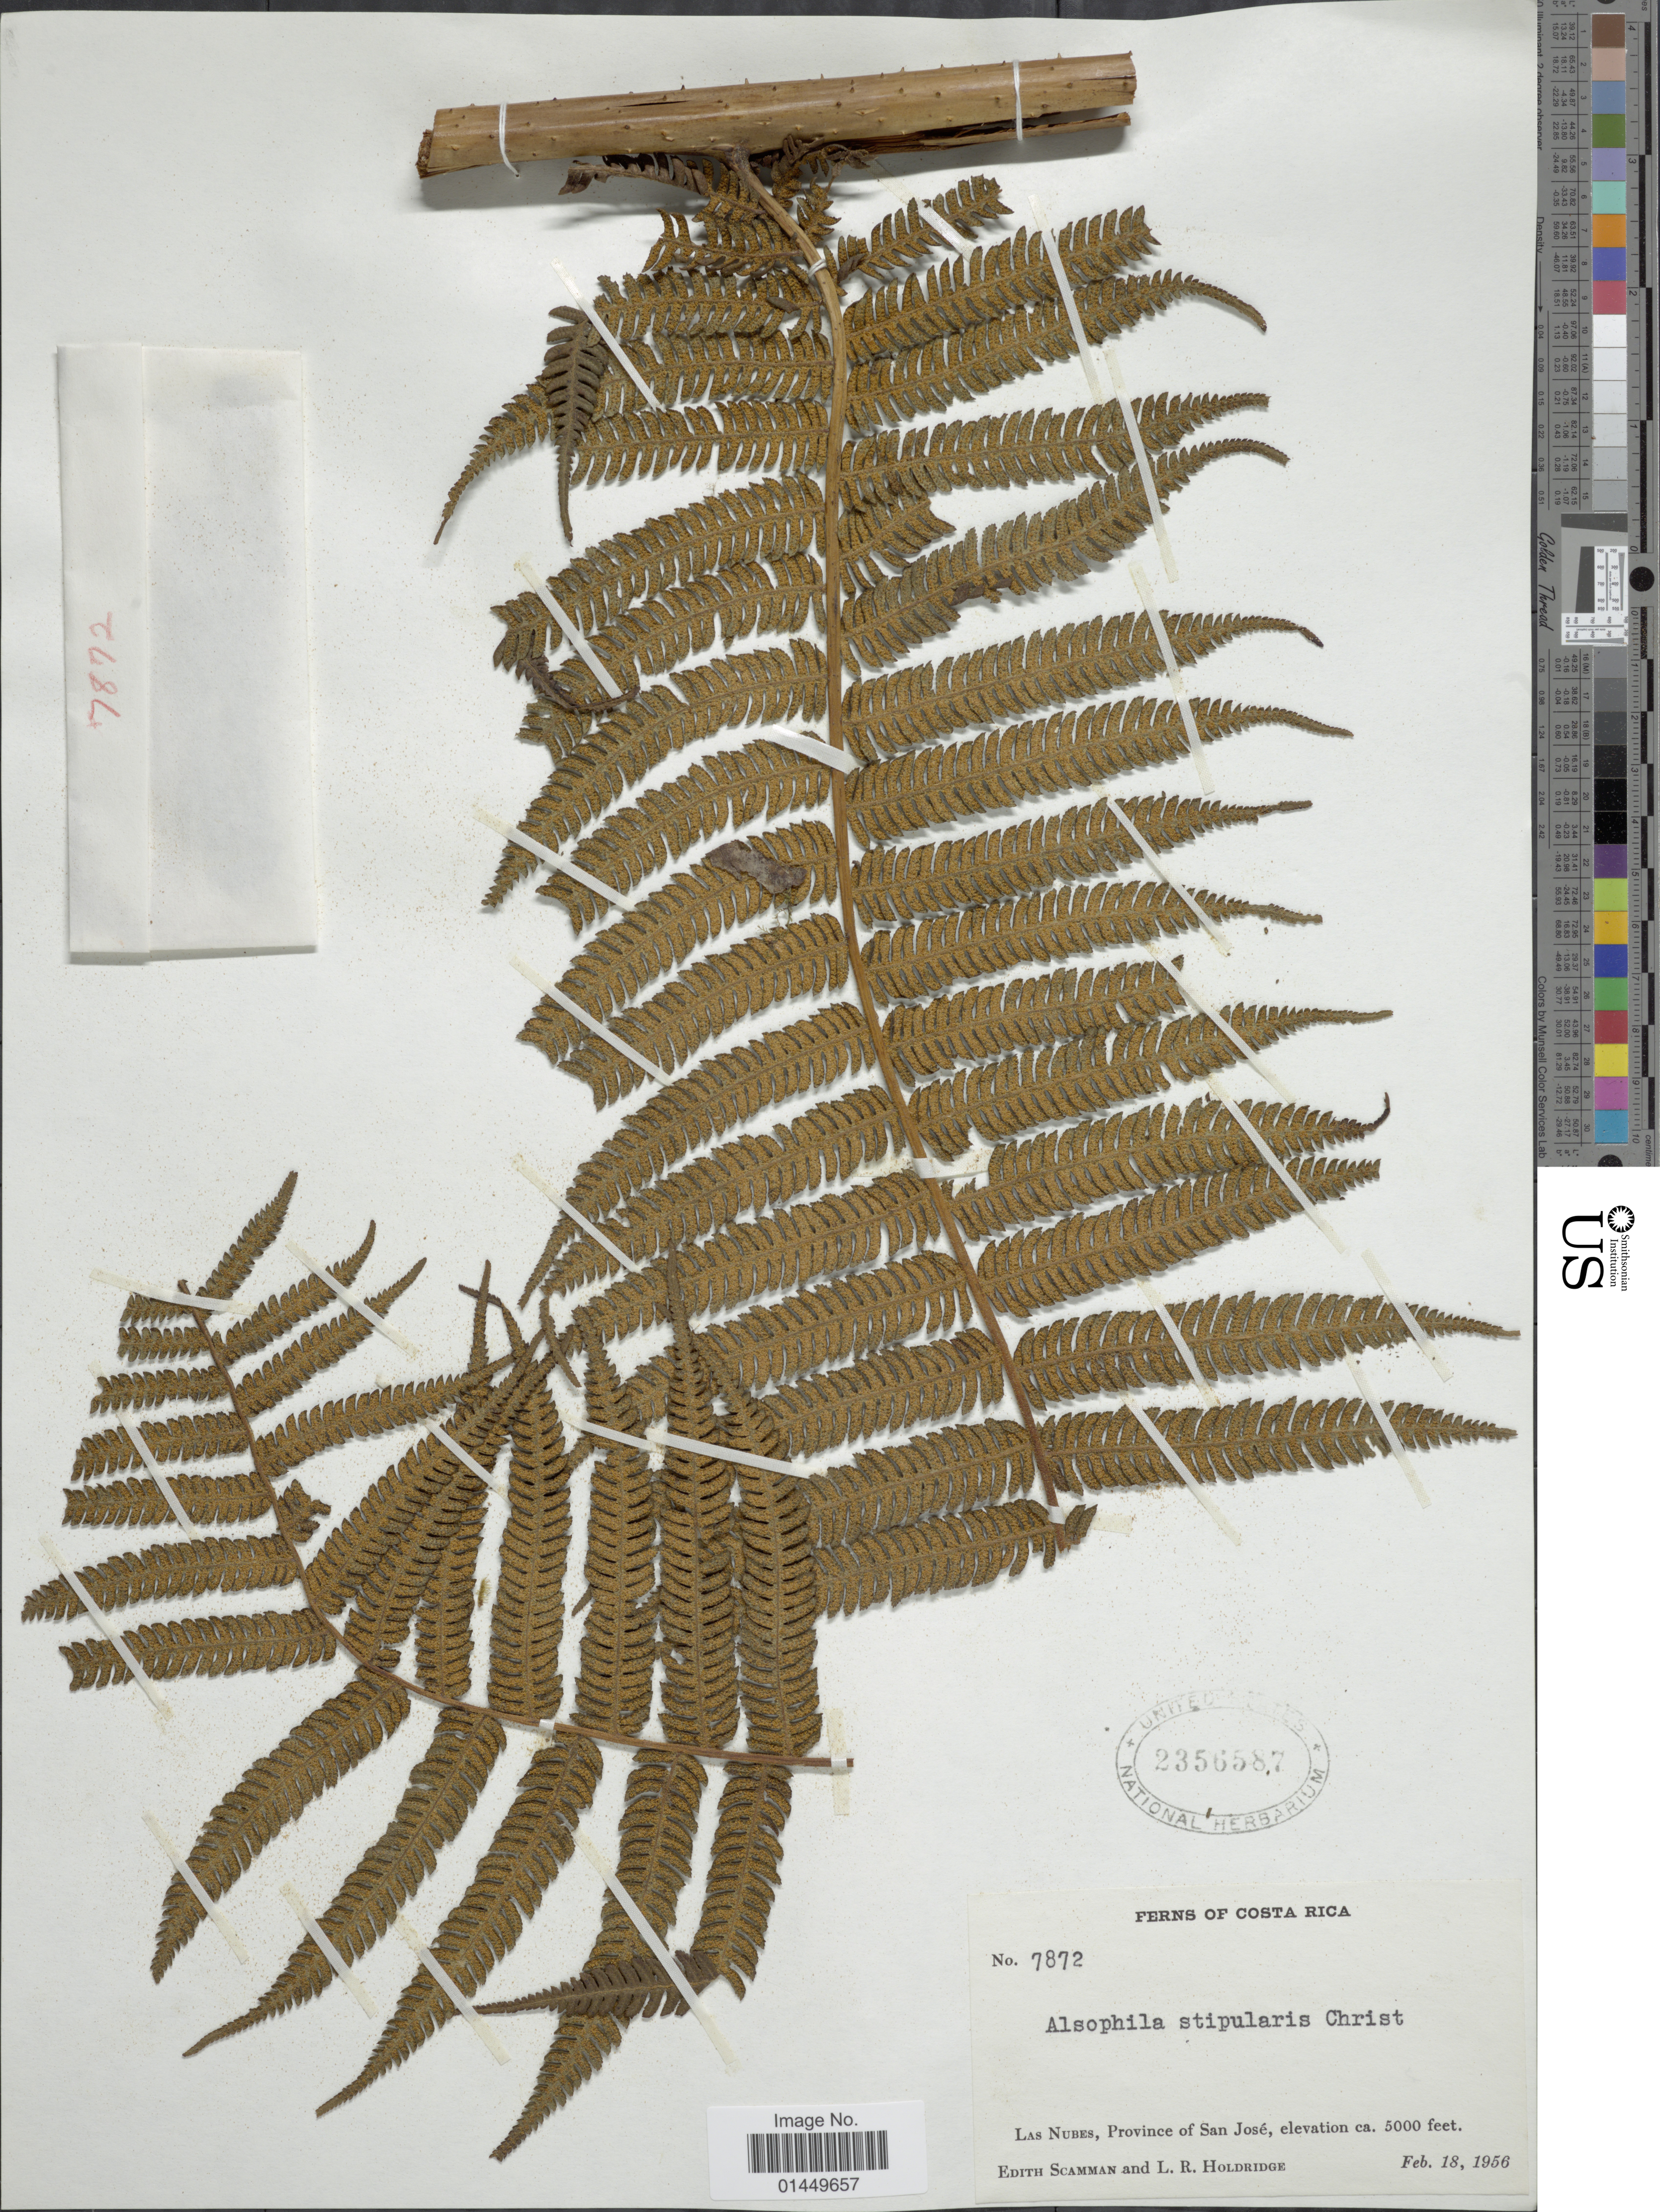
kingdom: Plantae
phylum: Tracheophyta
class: Polypodiopsida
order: Cyatheales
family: Cyatheaceae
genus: Cyathea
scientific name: Cyathea stipularis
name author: (Christ) Domin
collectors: E. Scamman & L. Holdridge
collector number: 7872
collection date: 1956-02-18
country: Costa Rica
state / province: San José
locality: Las Nubes, Province of San Jose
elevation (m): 1524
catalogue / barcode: US 2356587